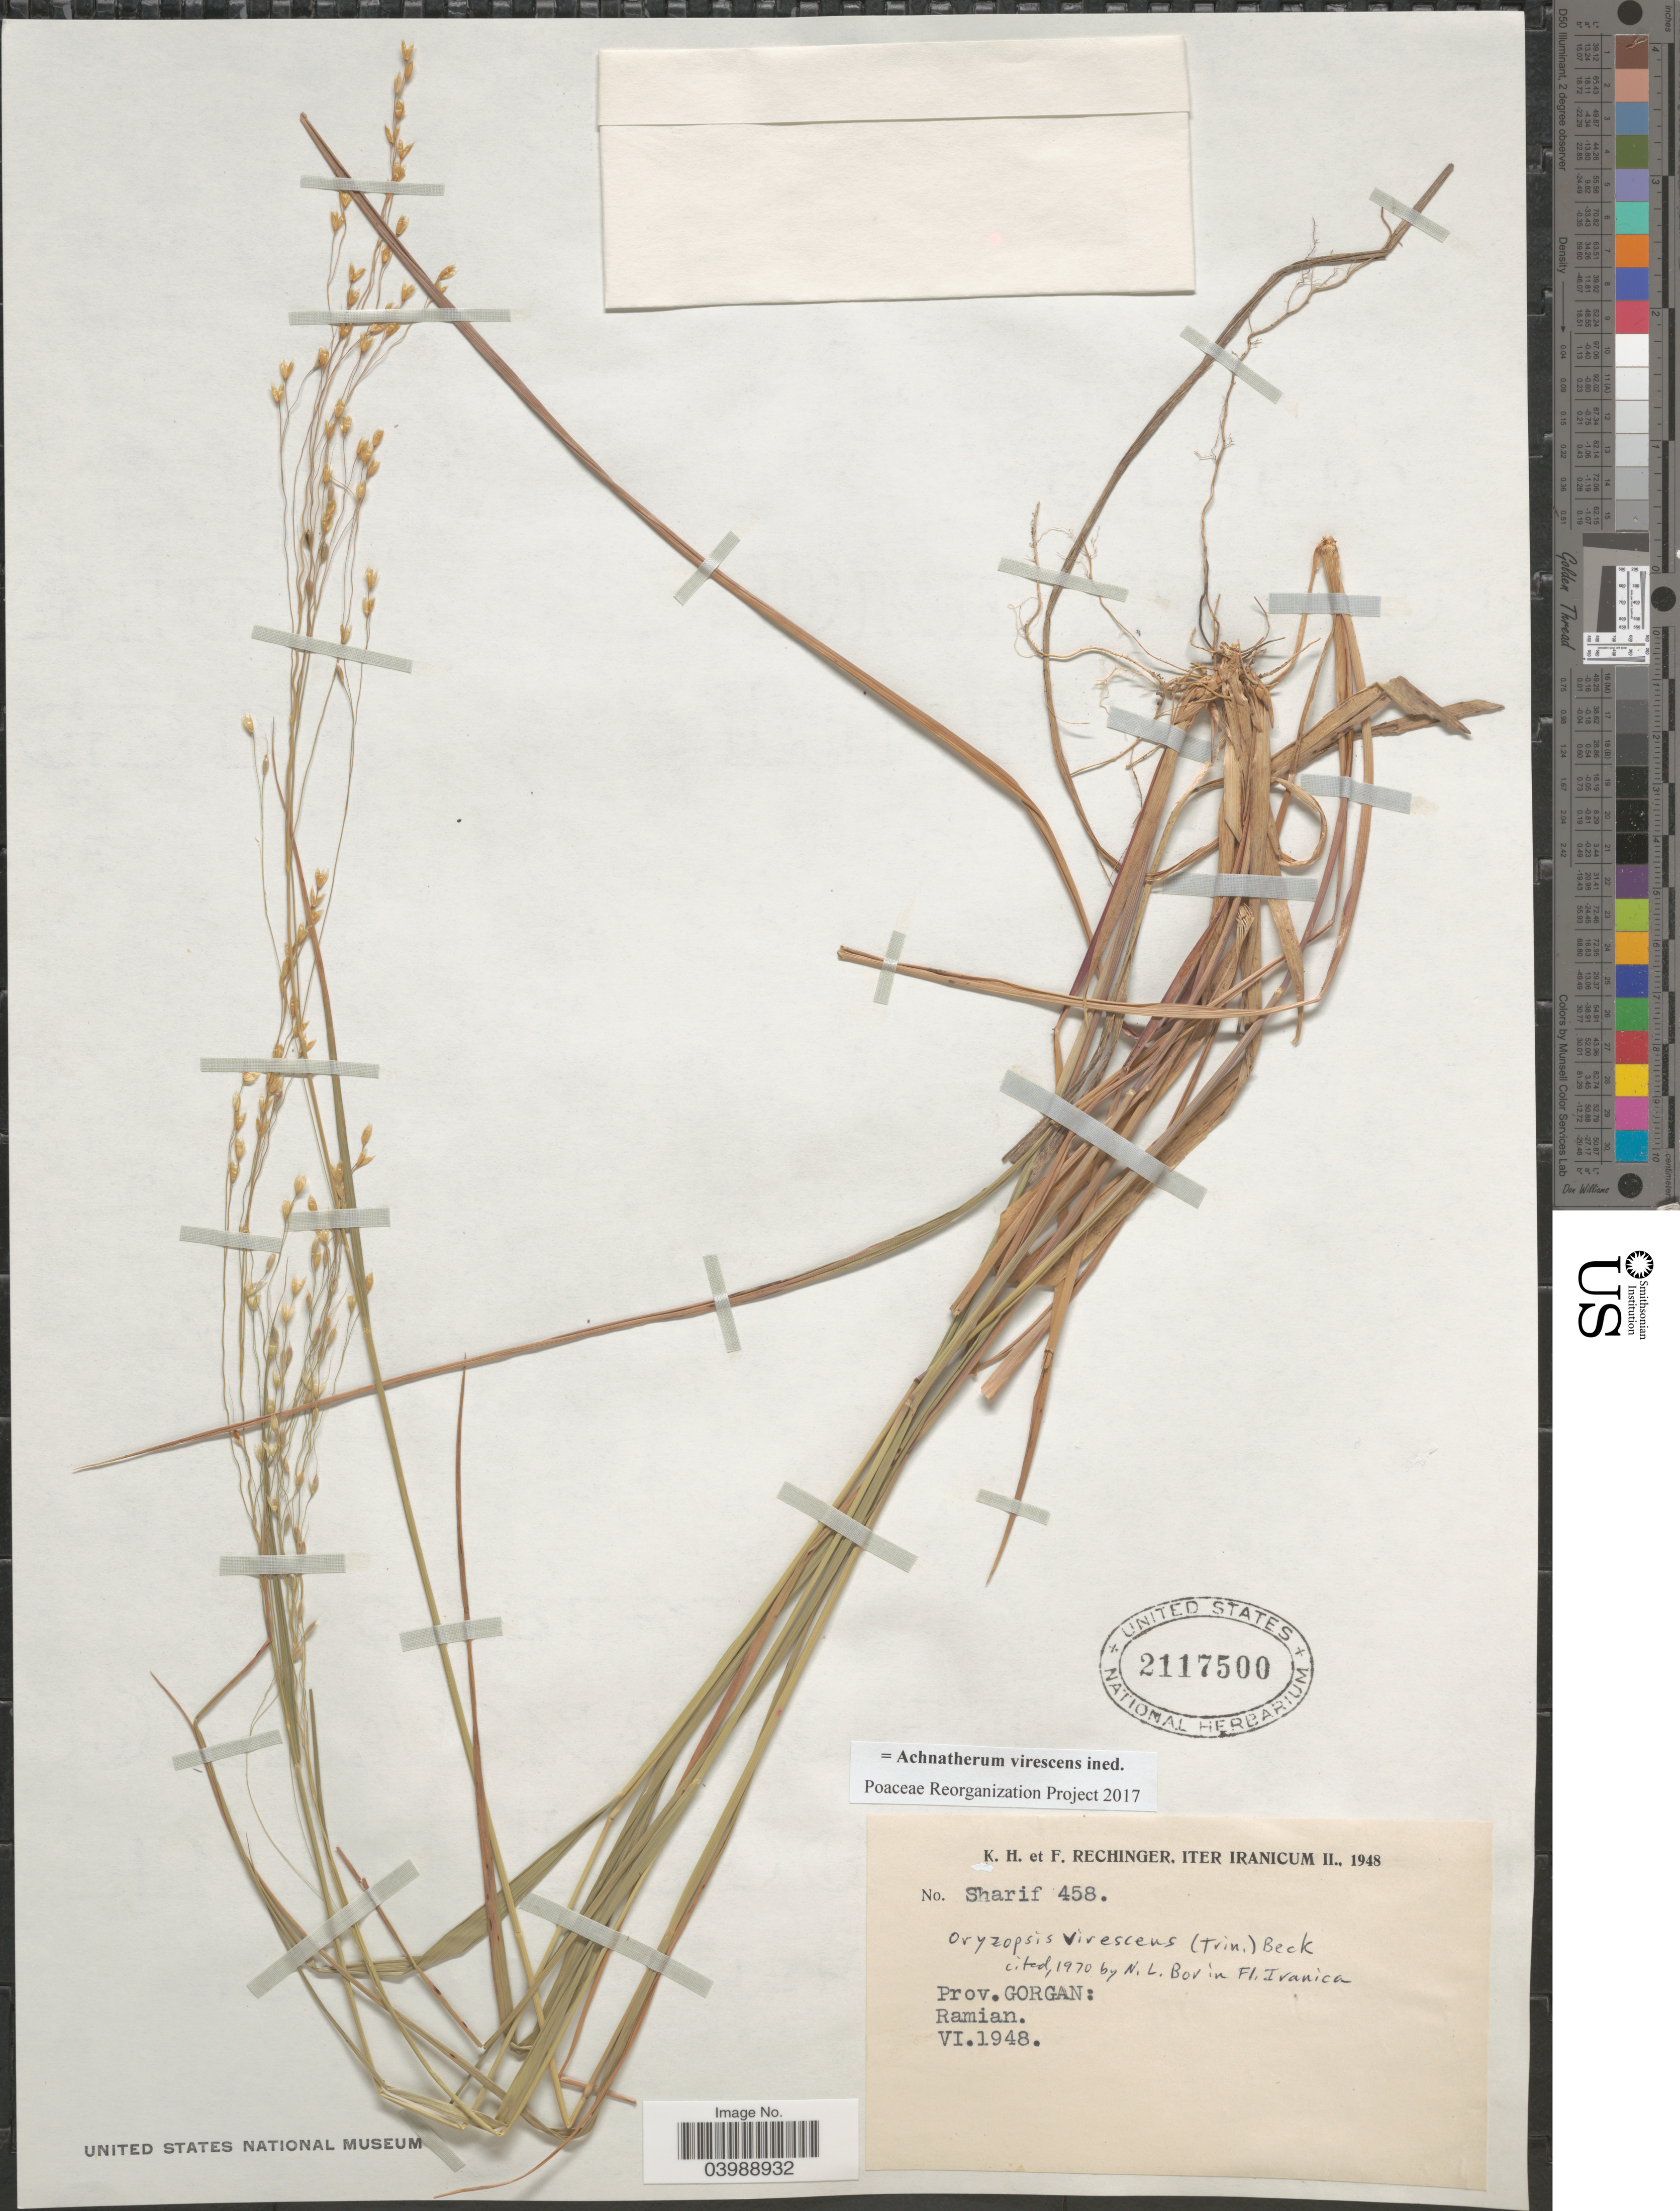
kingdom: Plantae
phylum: Tracheophyta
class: Liliopsida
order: Poales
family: Poaceae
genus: Achnatherum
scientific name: Achnatherum virescens ined.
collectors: K. H. Rechinger & F. Rechinger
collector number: Sharif 458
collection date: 1948-06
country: Iran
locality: Iter Iranicum II. Prov. Gorgan: Ramian.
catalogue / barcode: US 2117500